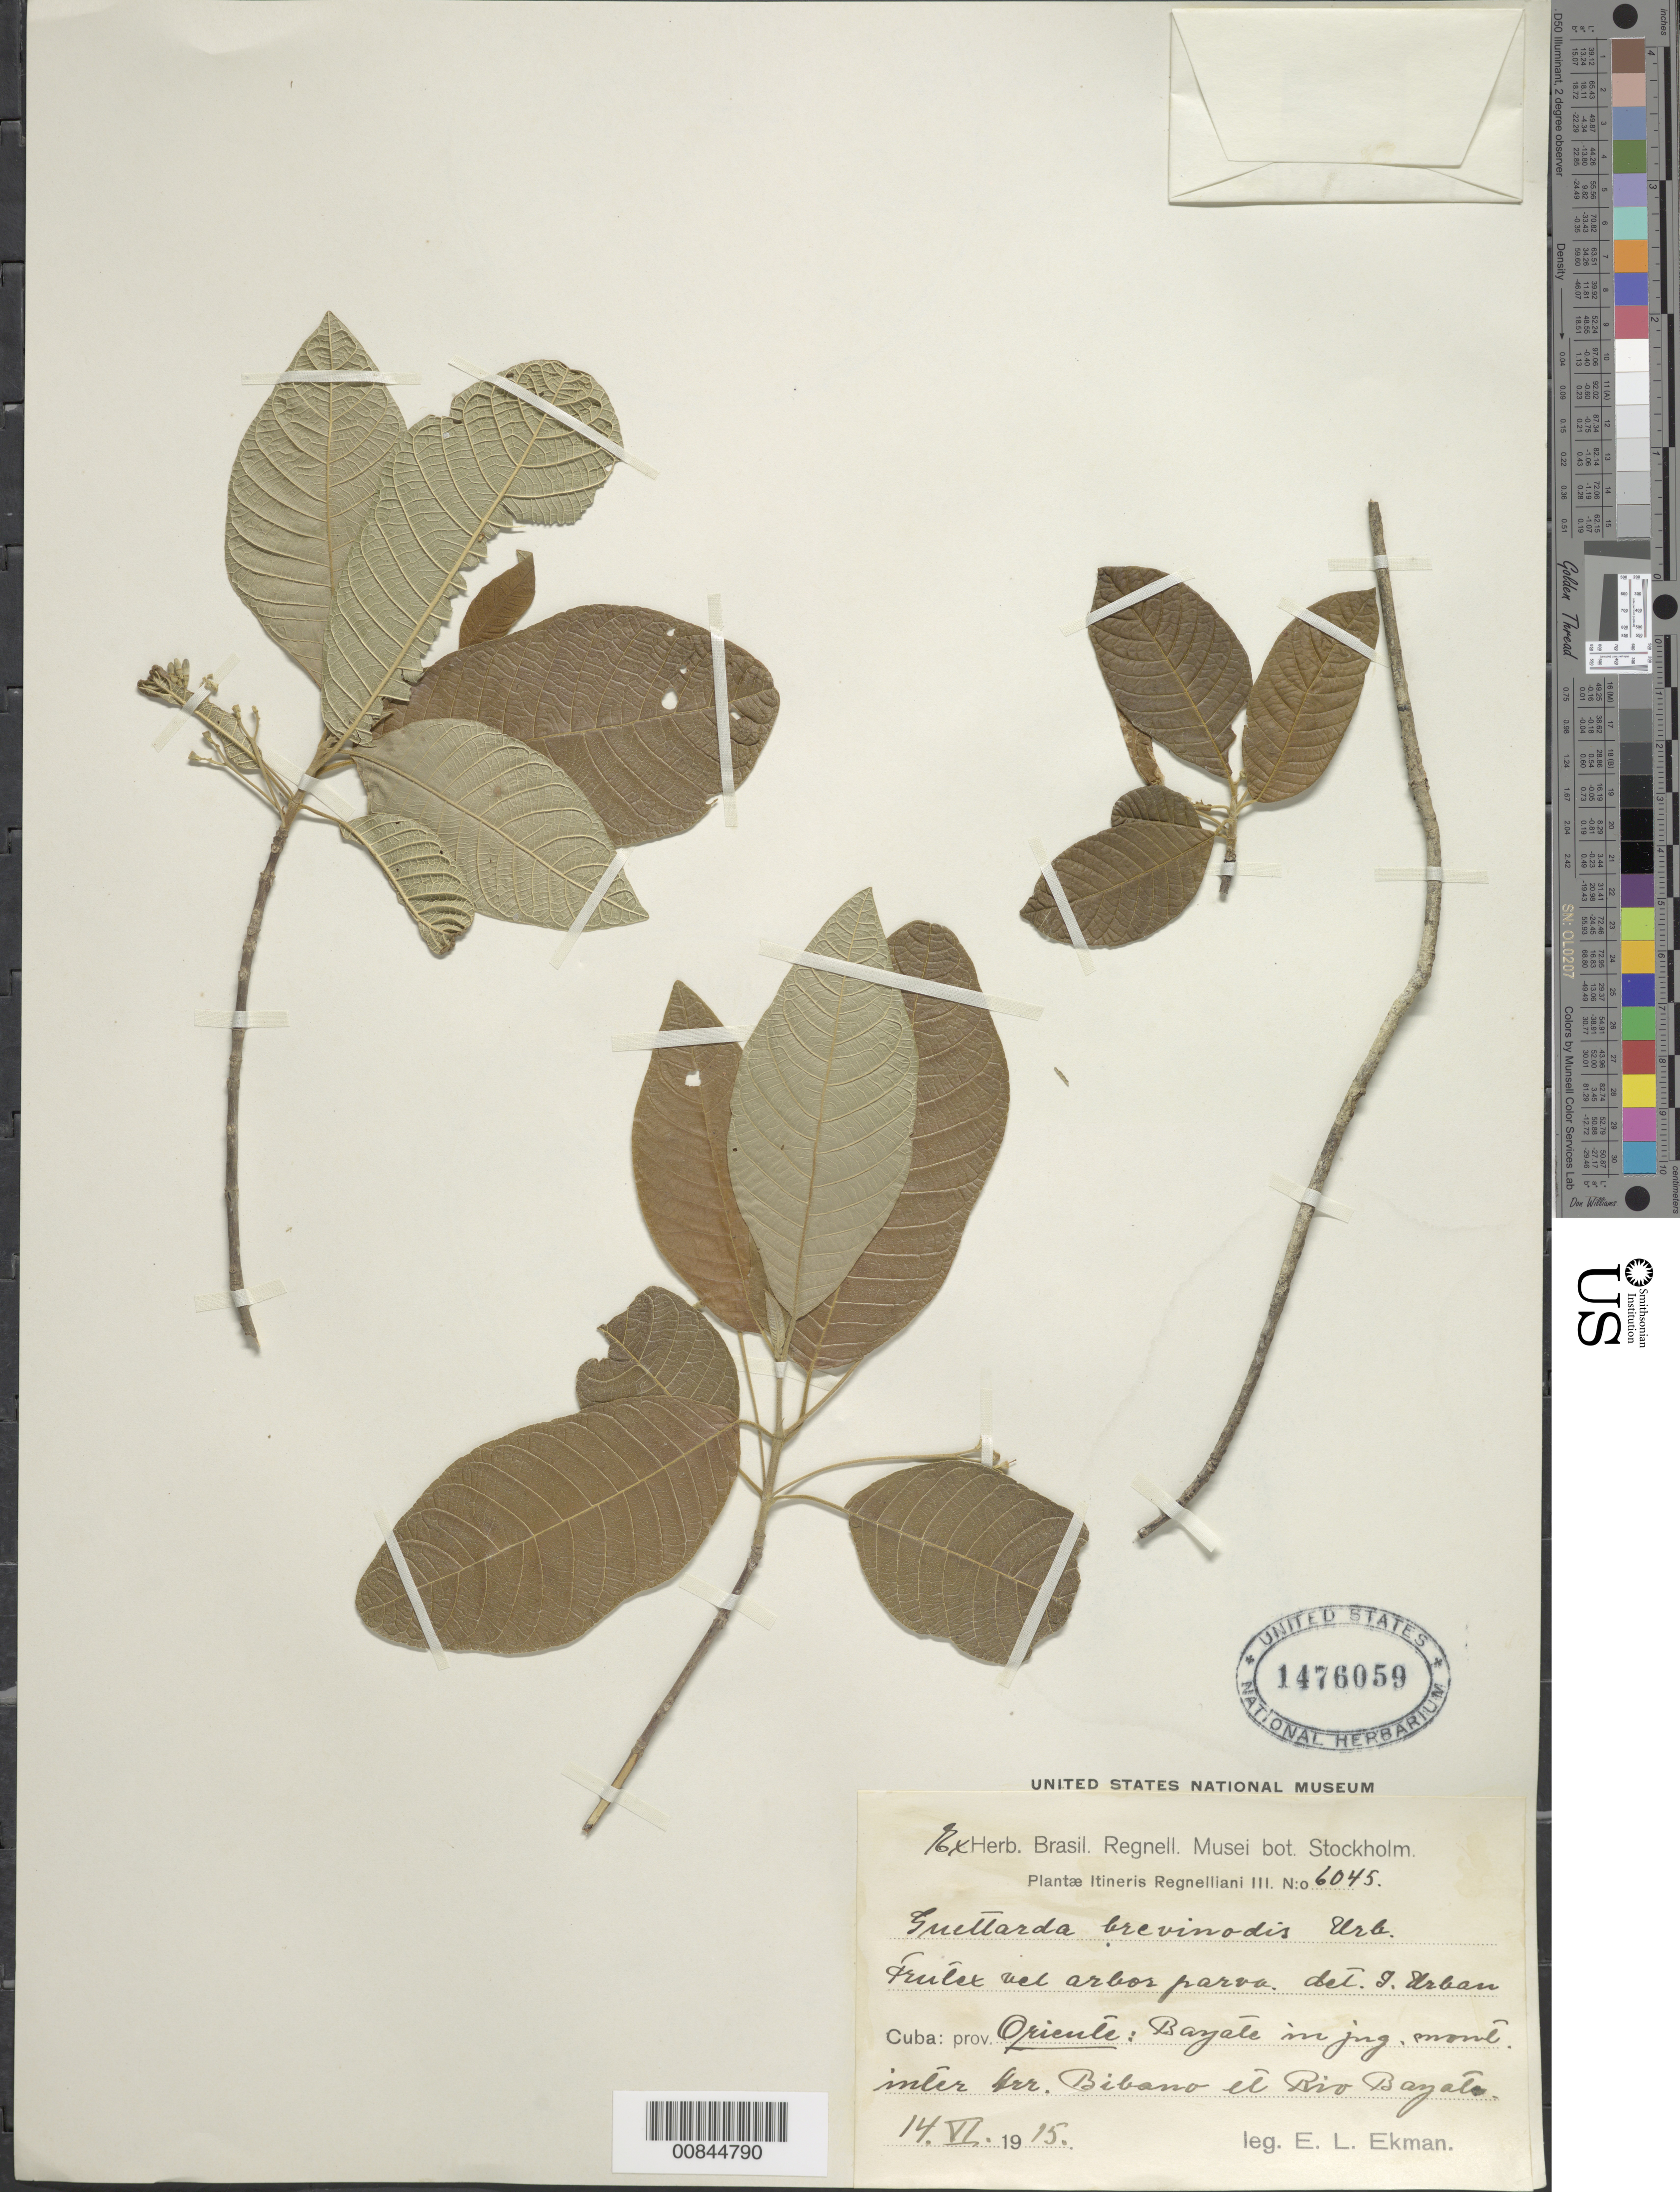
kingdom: Plantae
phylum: Tracheophyta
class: Magnoliopsida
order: Gentianales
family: Rubiaceae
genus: Guettarda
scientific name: Guettarda brevinodis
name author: Urb.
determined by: Urban, Ignatz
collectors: E. L. Ekman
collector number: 6045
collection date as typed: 14 Jun 1915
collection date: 1915-06-14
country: Cuba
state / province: Oriente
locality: Bayate in jug. mont. inter Arr. Bibano et Rio Bayate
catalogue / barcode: US 1476059